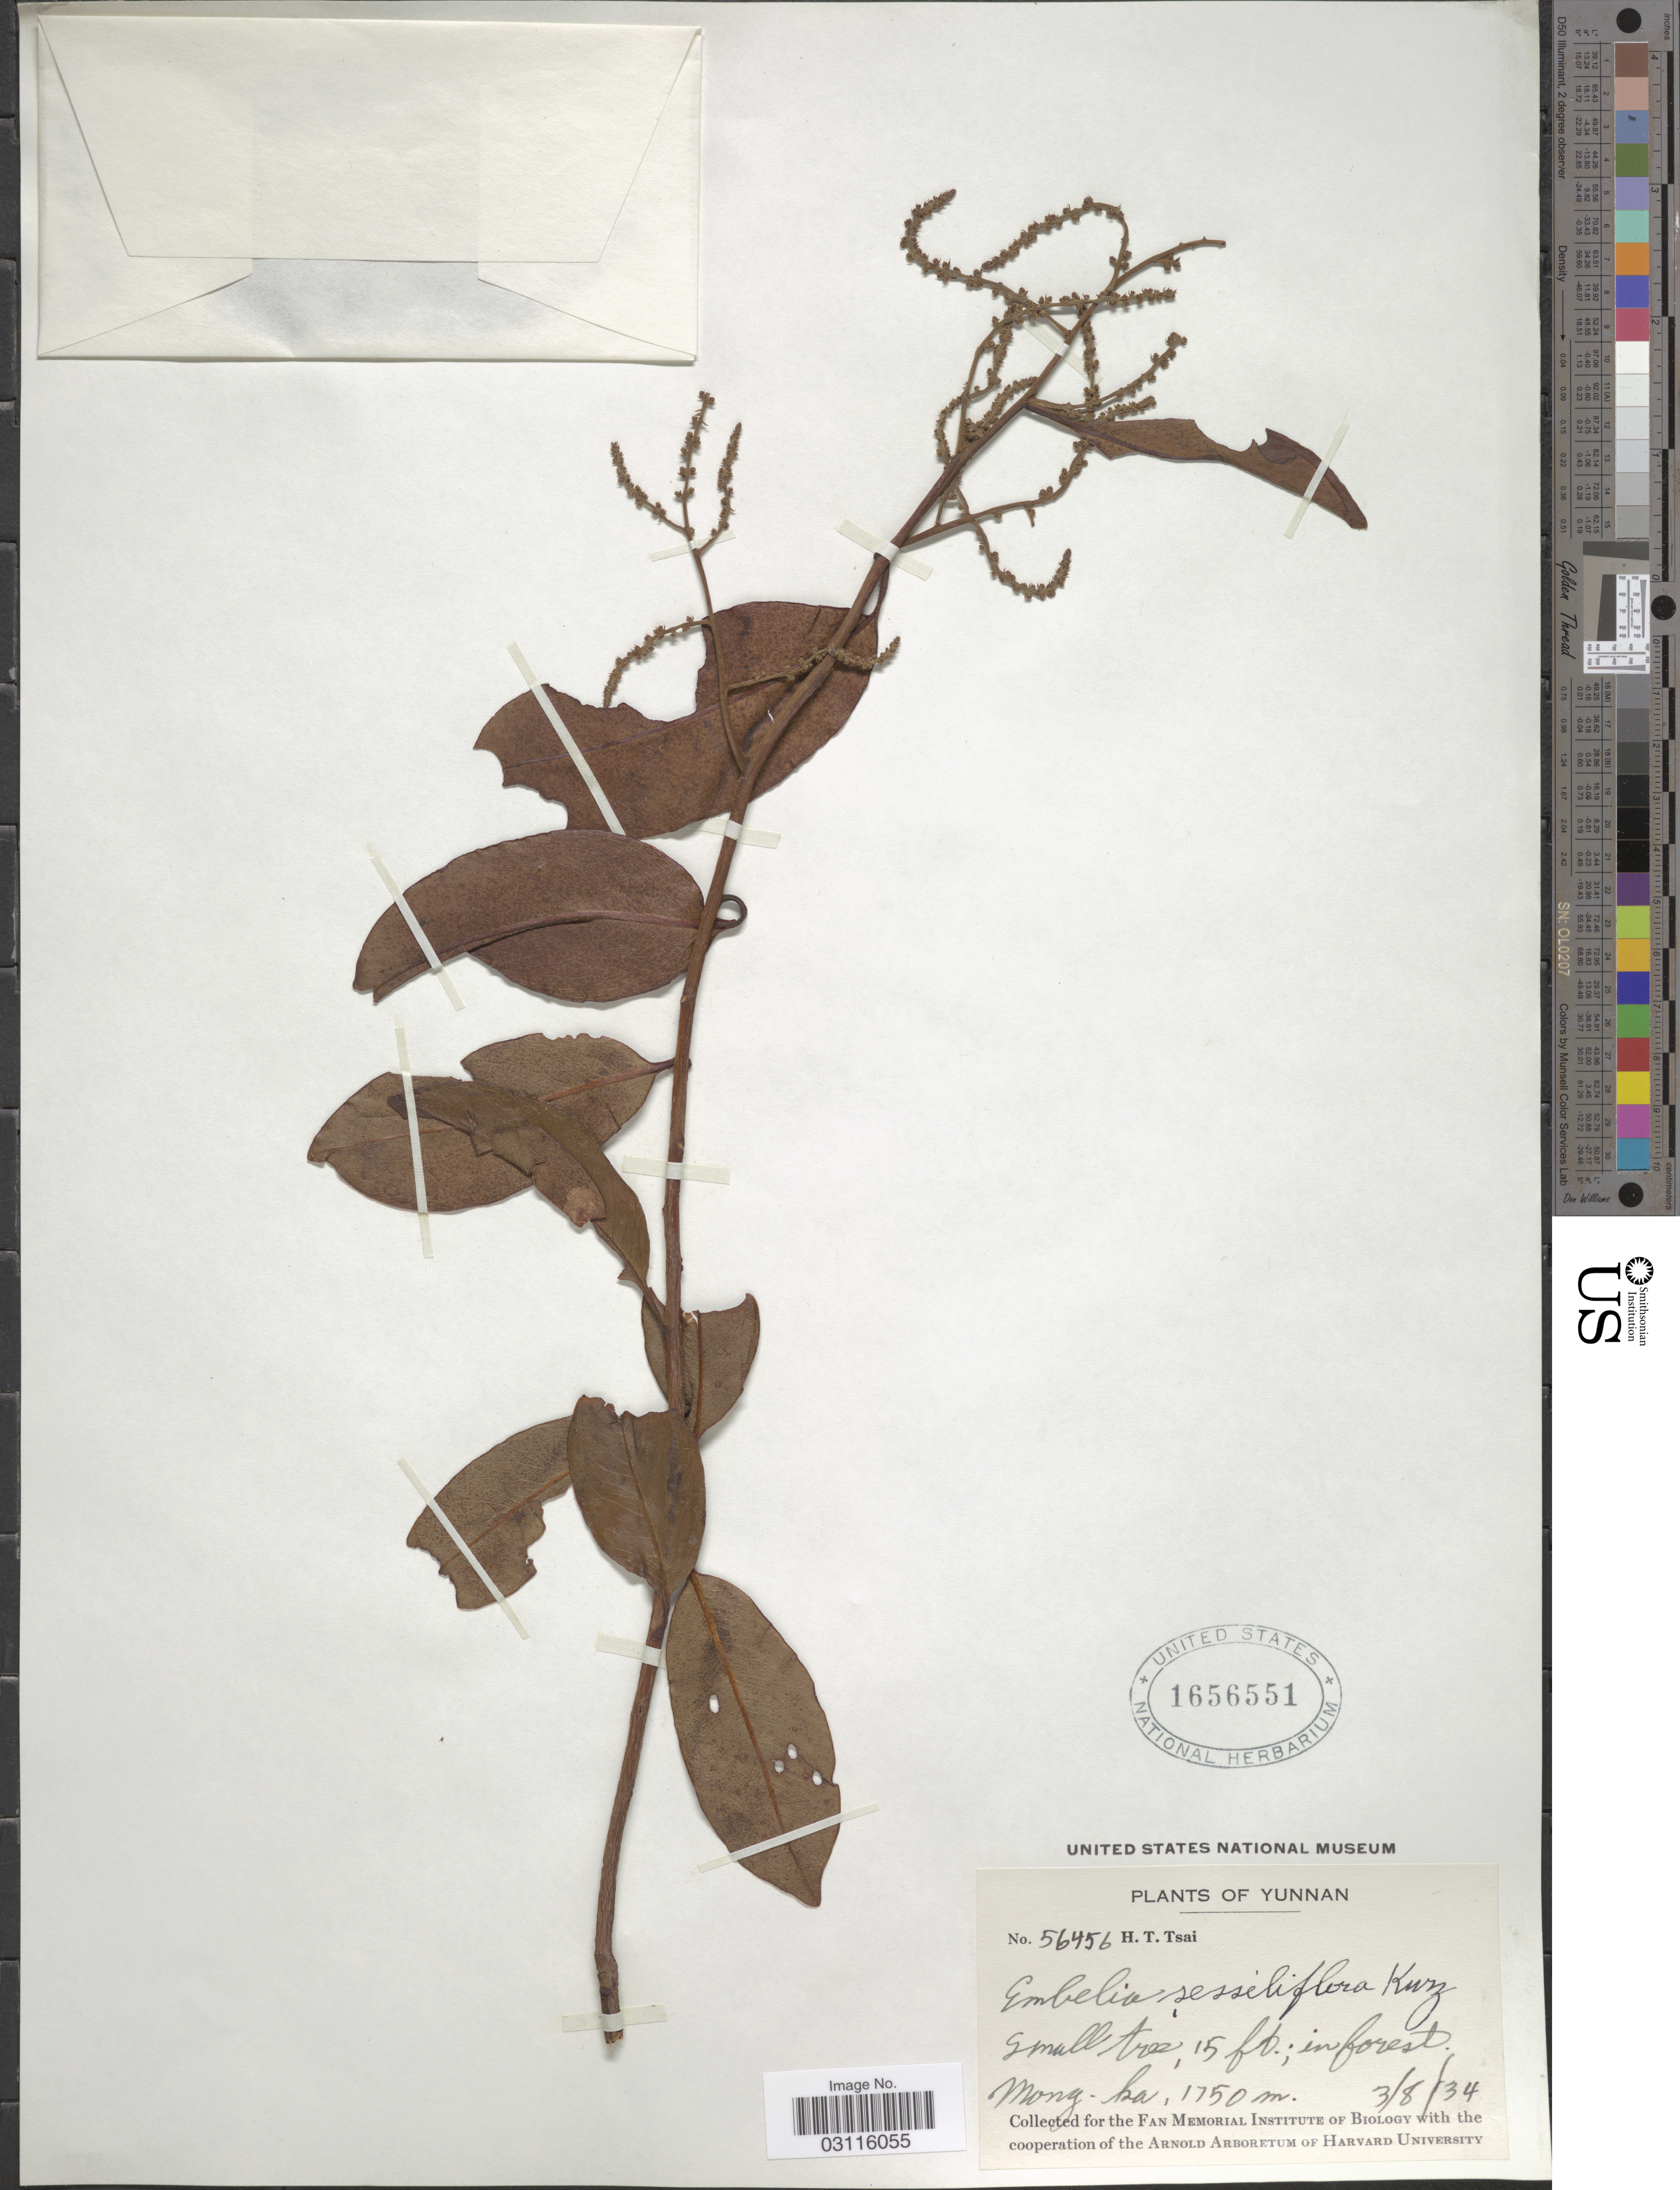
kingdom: Plantae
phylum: Tracheophyta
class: Magnoliopsida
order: Ericales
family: Primulaceae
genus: Embelia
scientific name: Embelia sessiliflora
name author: Kurz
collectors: H. Tsai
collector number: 56456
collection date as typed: Transcribed d/m/y: 3/8/34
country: China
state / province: Yunnan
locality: Mong-ka.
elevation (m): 1750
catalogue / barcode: US 1656551